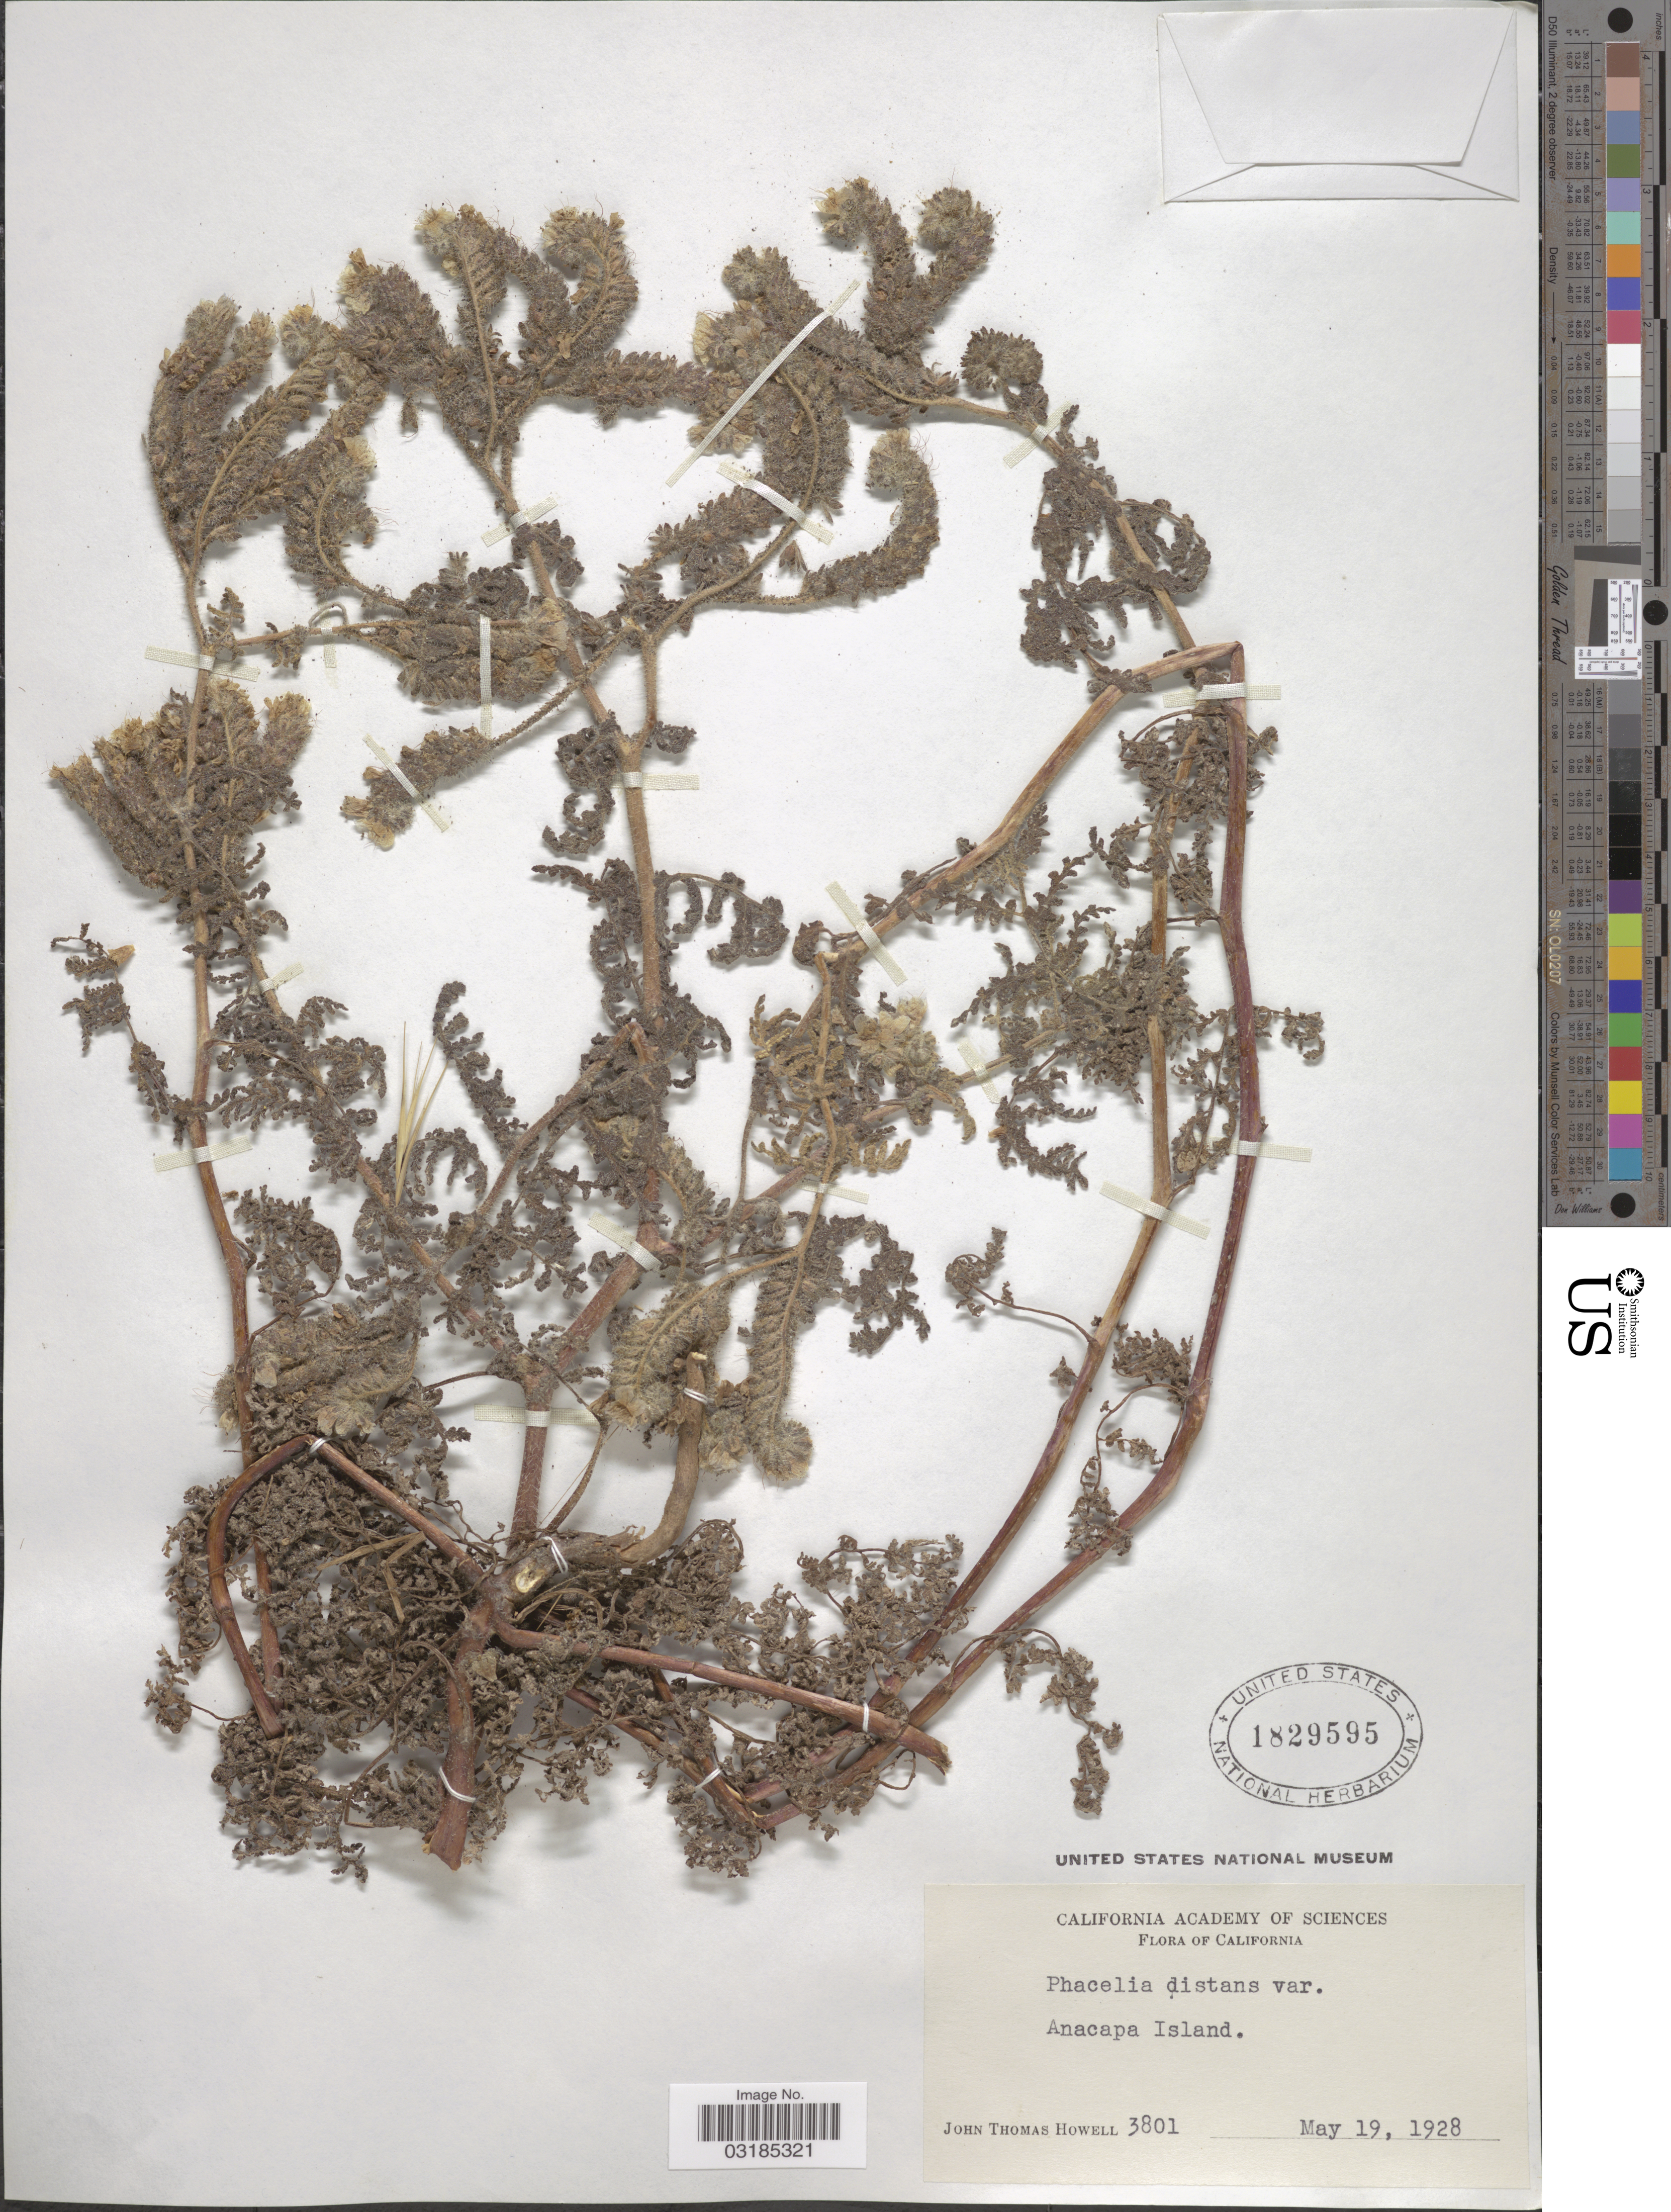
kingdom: Plantae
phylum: Tracheophyta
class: Magnoliopsida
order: Boraginales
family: Hydrophyllaceae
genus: Phacelia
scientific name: Phacelia distans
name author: Benth.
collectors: J. T. Howell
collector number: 3801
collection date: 1928-05-19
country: United States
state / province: California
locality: Anacapa Island.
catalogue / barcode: US 1829595